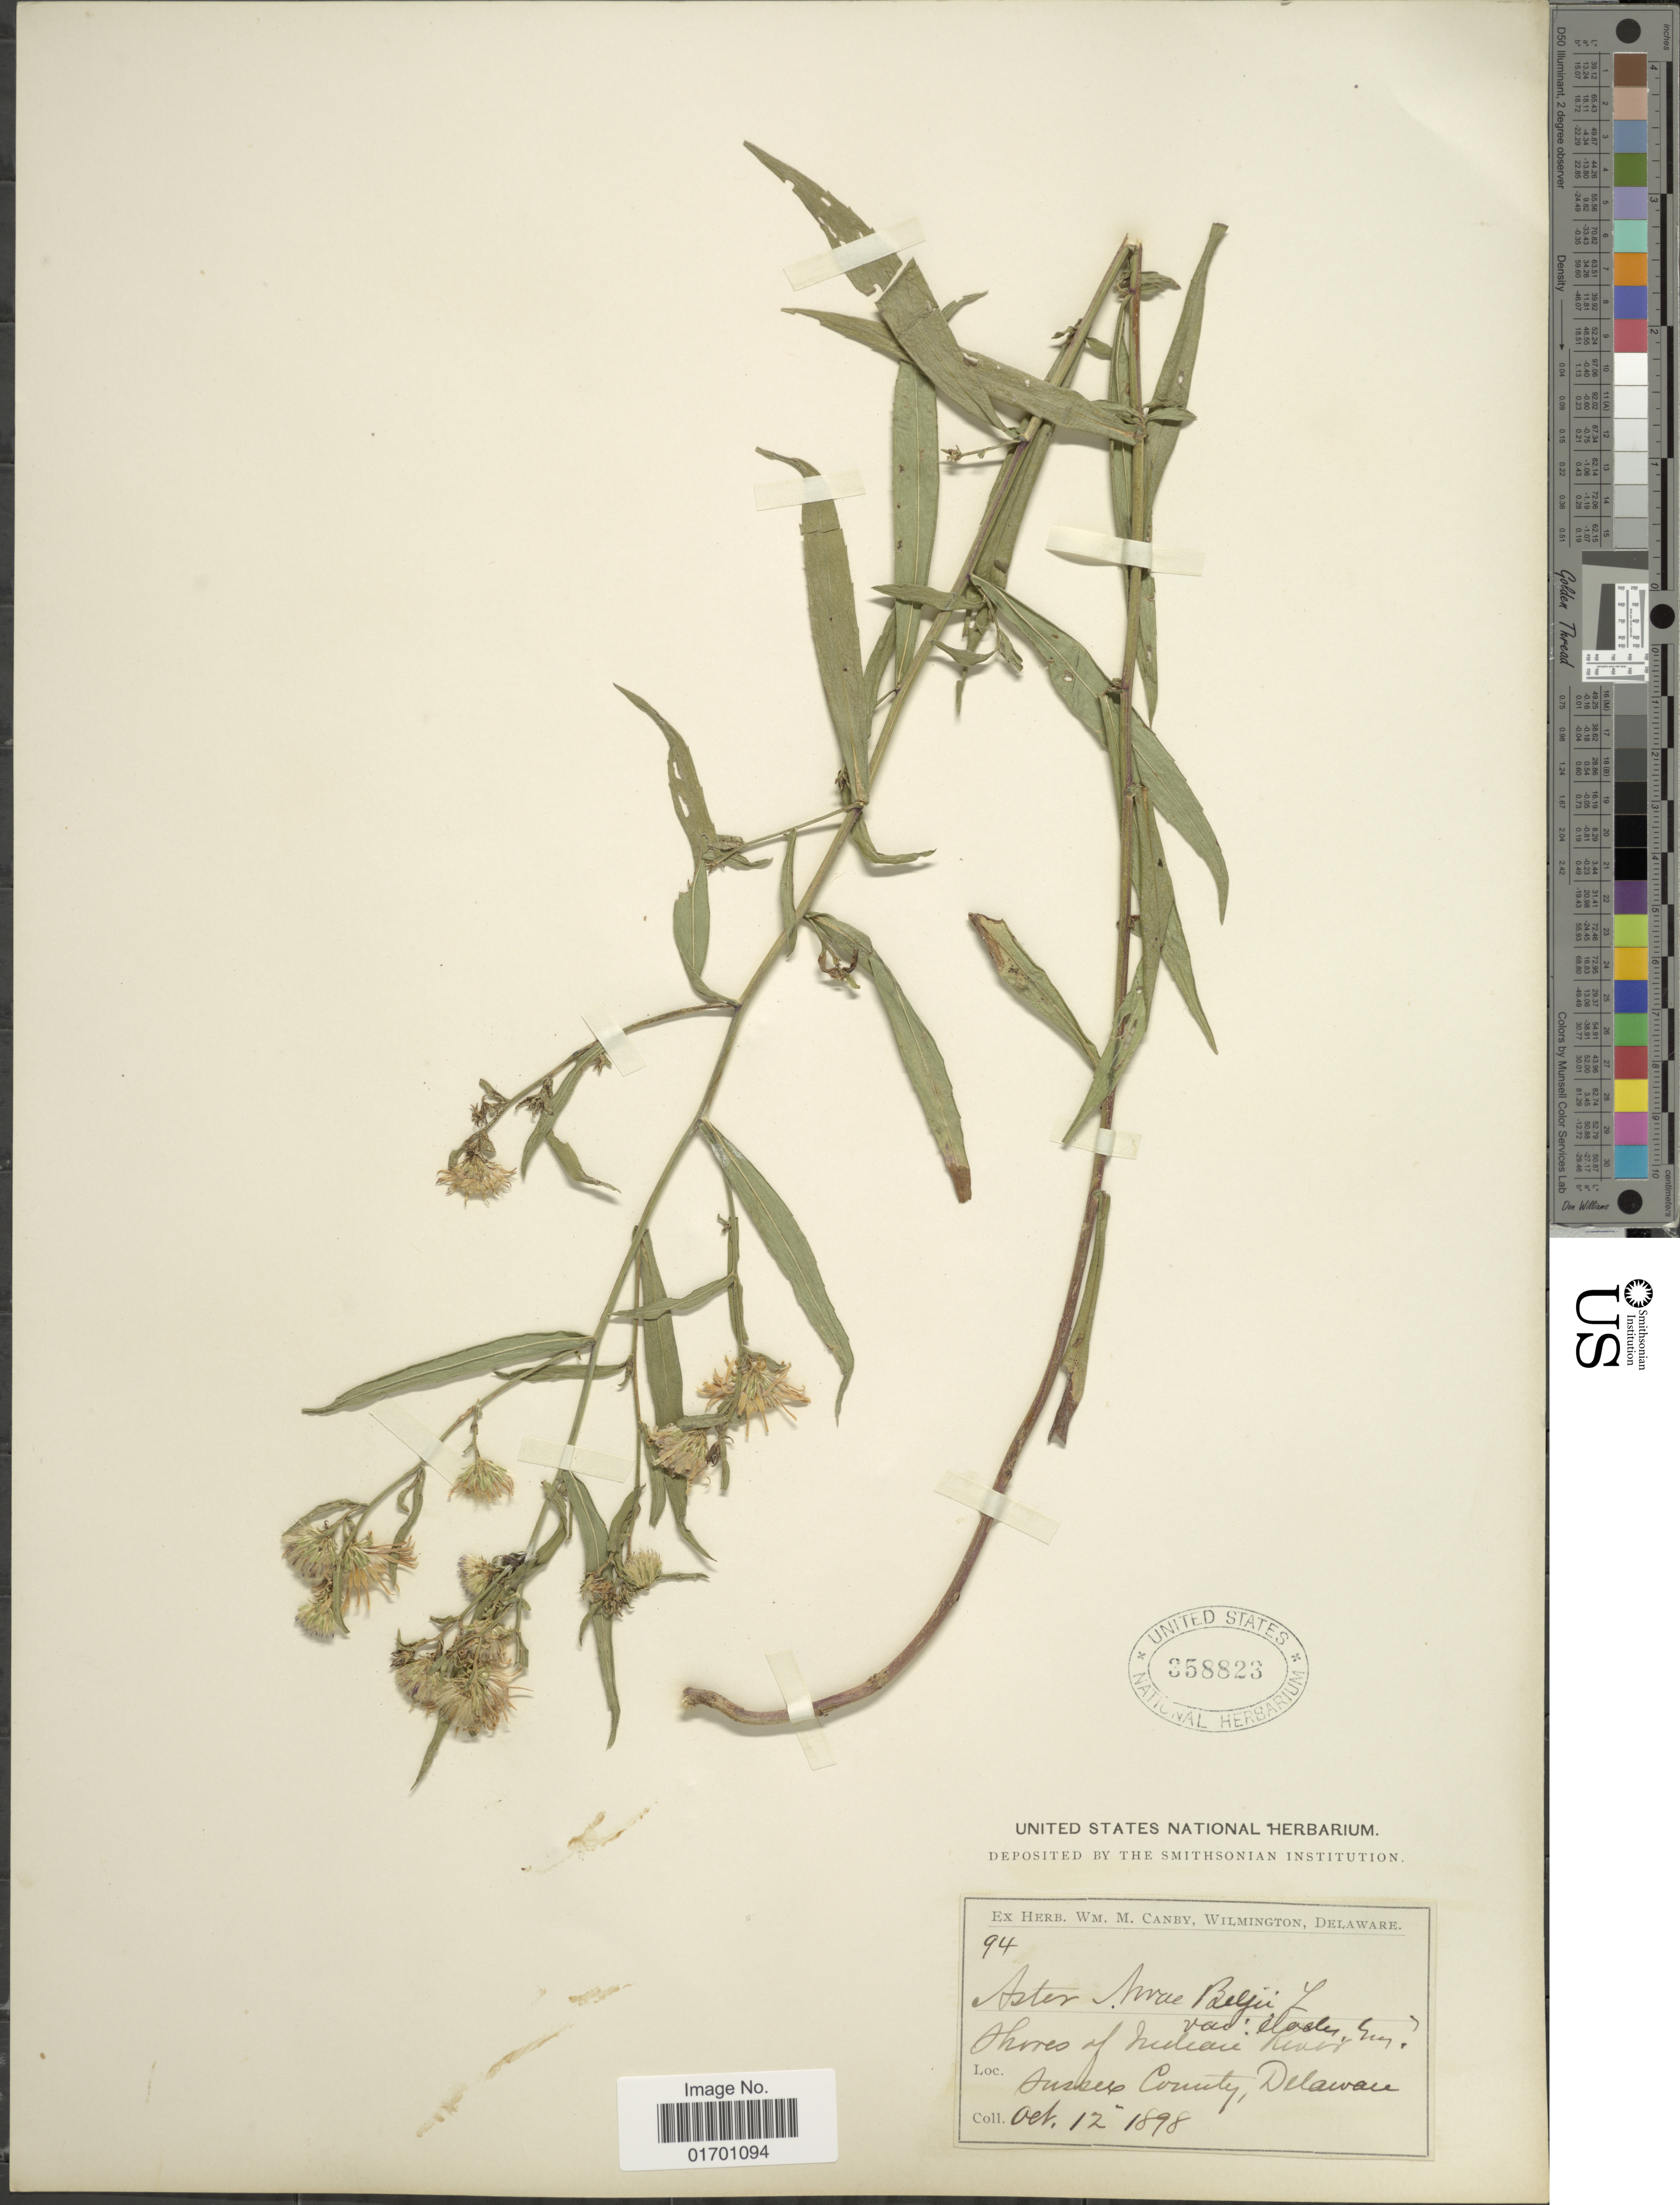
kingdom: Plantae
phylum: Tracheophyta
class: Magnoliopsida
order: Asterales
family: Asteraceae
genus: Symphyotrichum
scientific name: Symphyotrichum novi-belgii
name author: (L.) G.L. Nesom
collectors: ex herb. W.M. Canby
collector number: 94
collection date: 1898-10-12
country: United States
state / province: Delaware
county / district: Sussex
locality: Ohreo of Mediare Kwes. Sussex County.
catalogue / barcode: US 358823